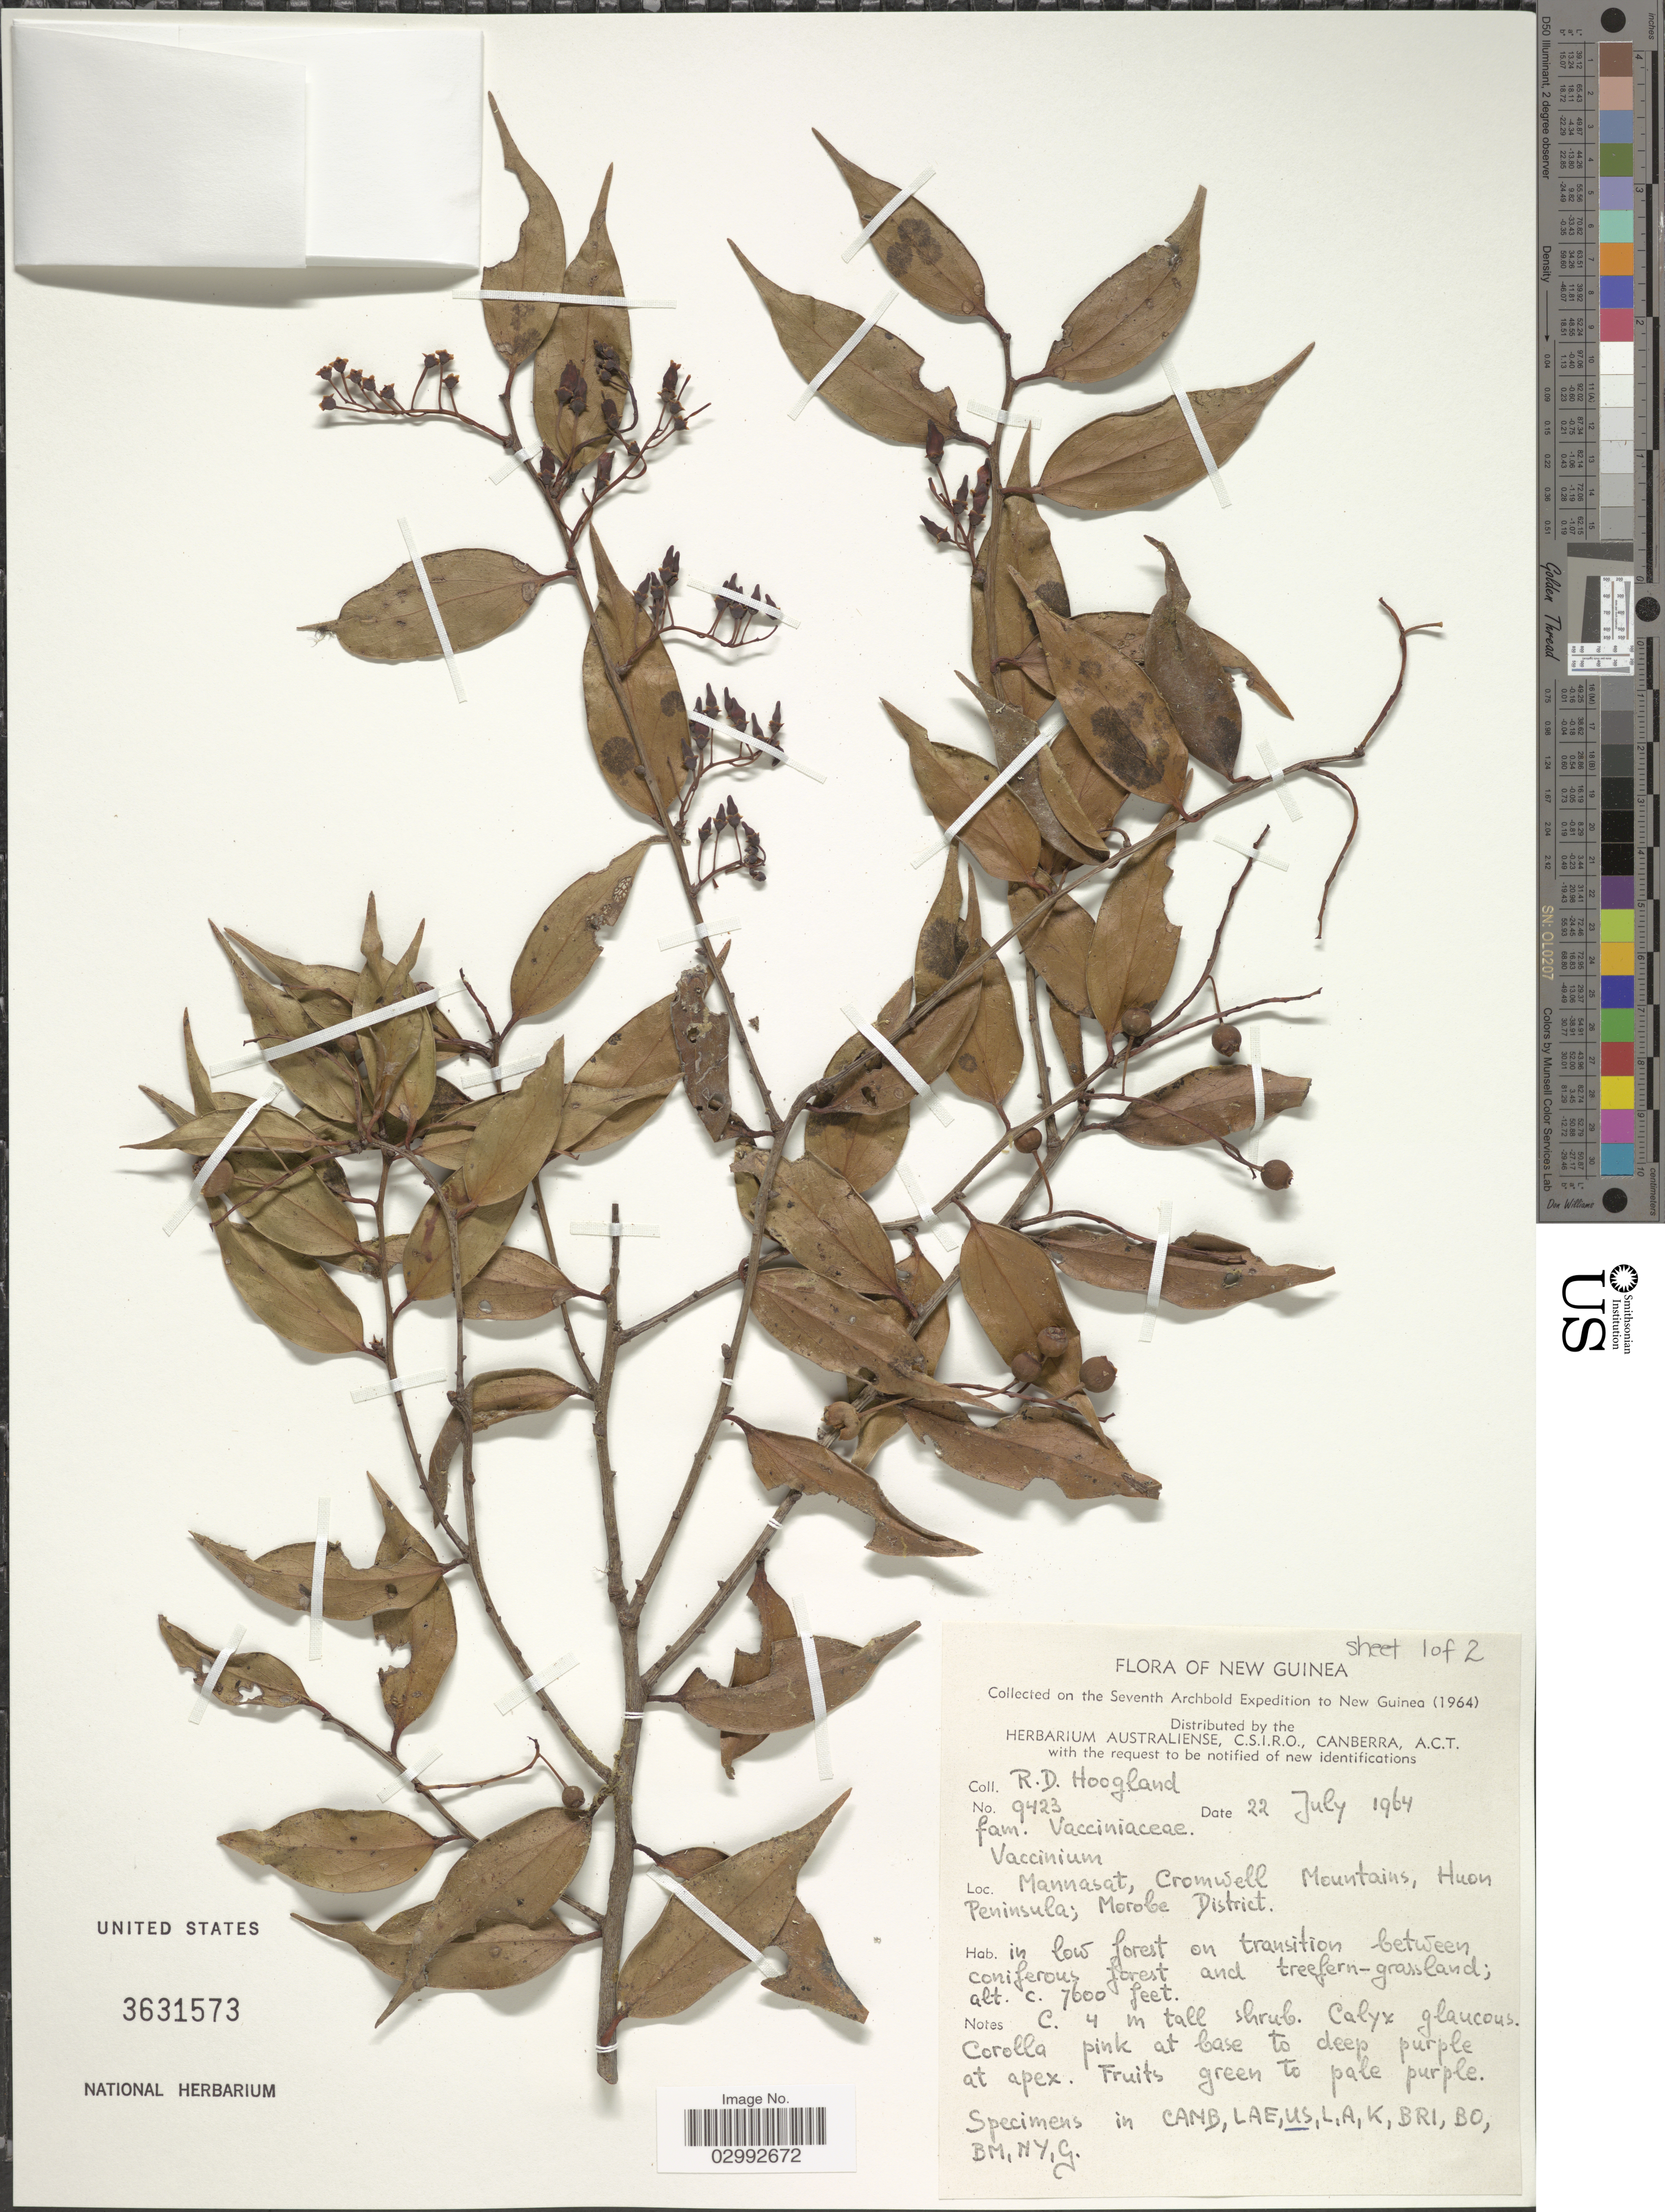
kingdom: Plantae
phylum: Tracheophyta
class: Magnoliopsida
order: Ericales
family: Ericaceae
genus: Vaccinium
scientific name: Vaccinium sp.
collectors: R. D. Hoogland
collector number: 9423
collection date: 1964-07-22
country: Papua New Guinea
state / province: Morobe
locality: New Guinea, Mannasat, Cromwell Mountains, Huon Peninsula; Morobe District.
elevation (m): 2316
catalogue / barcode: US 3631573